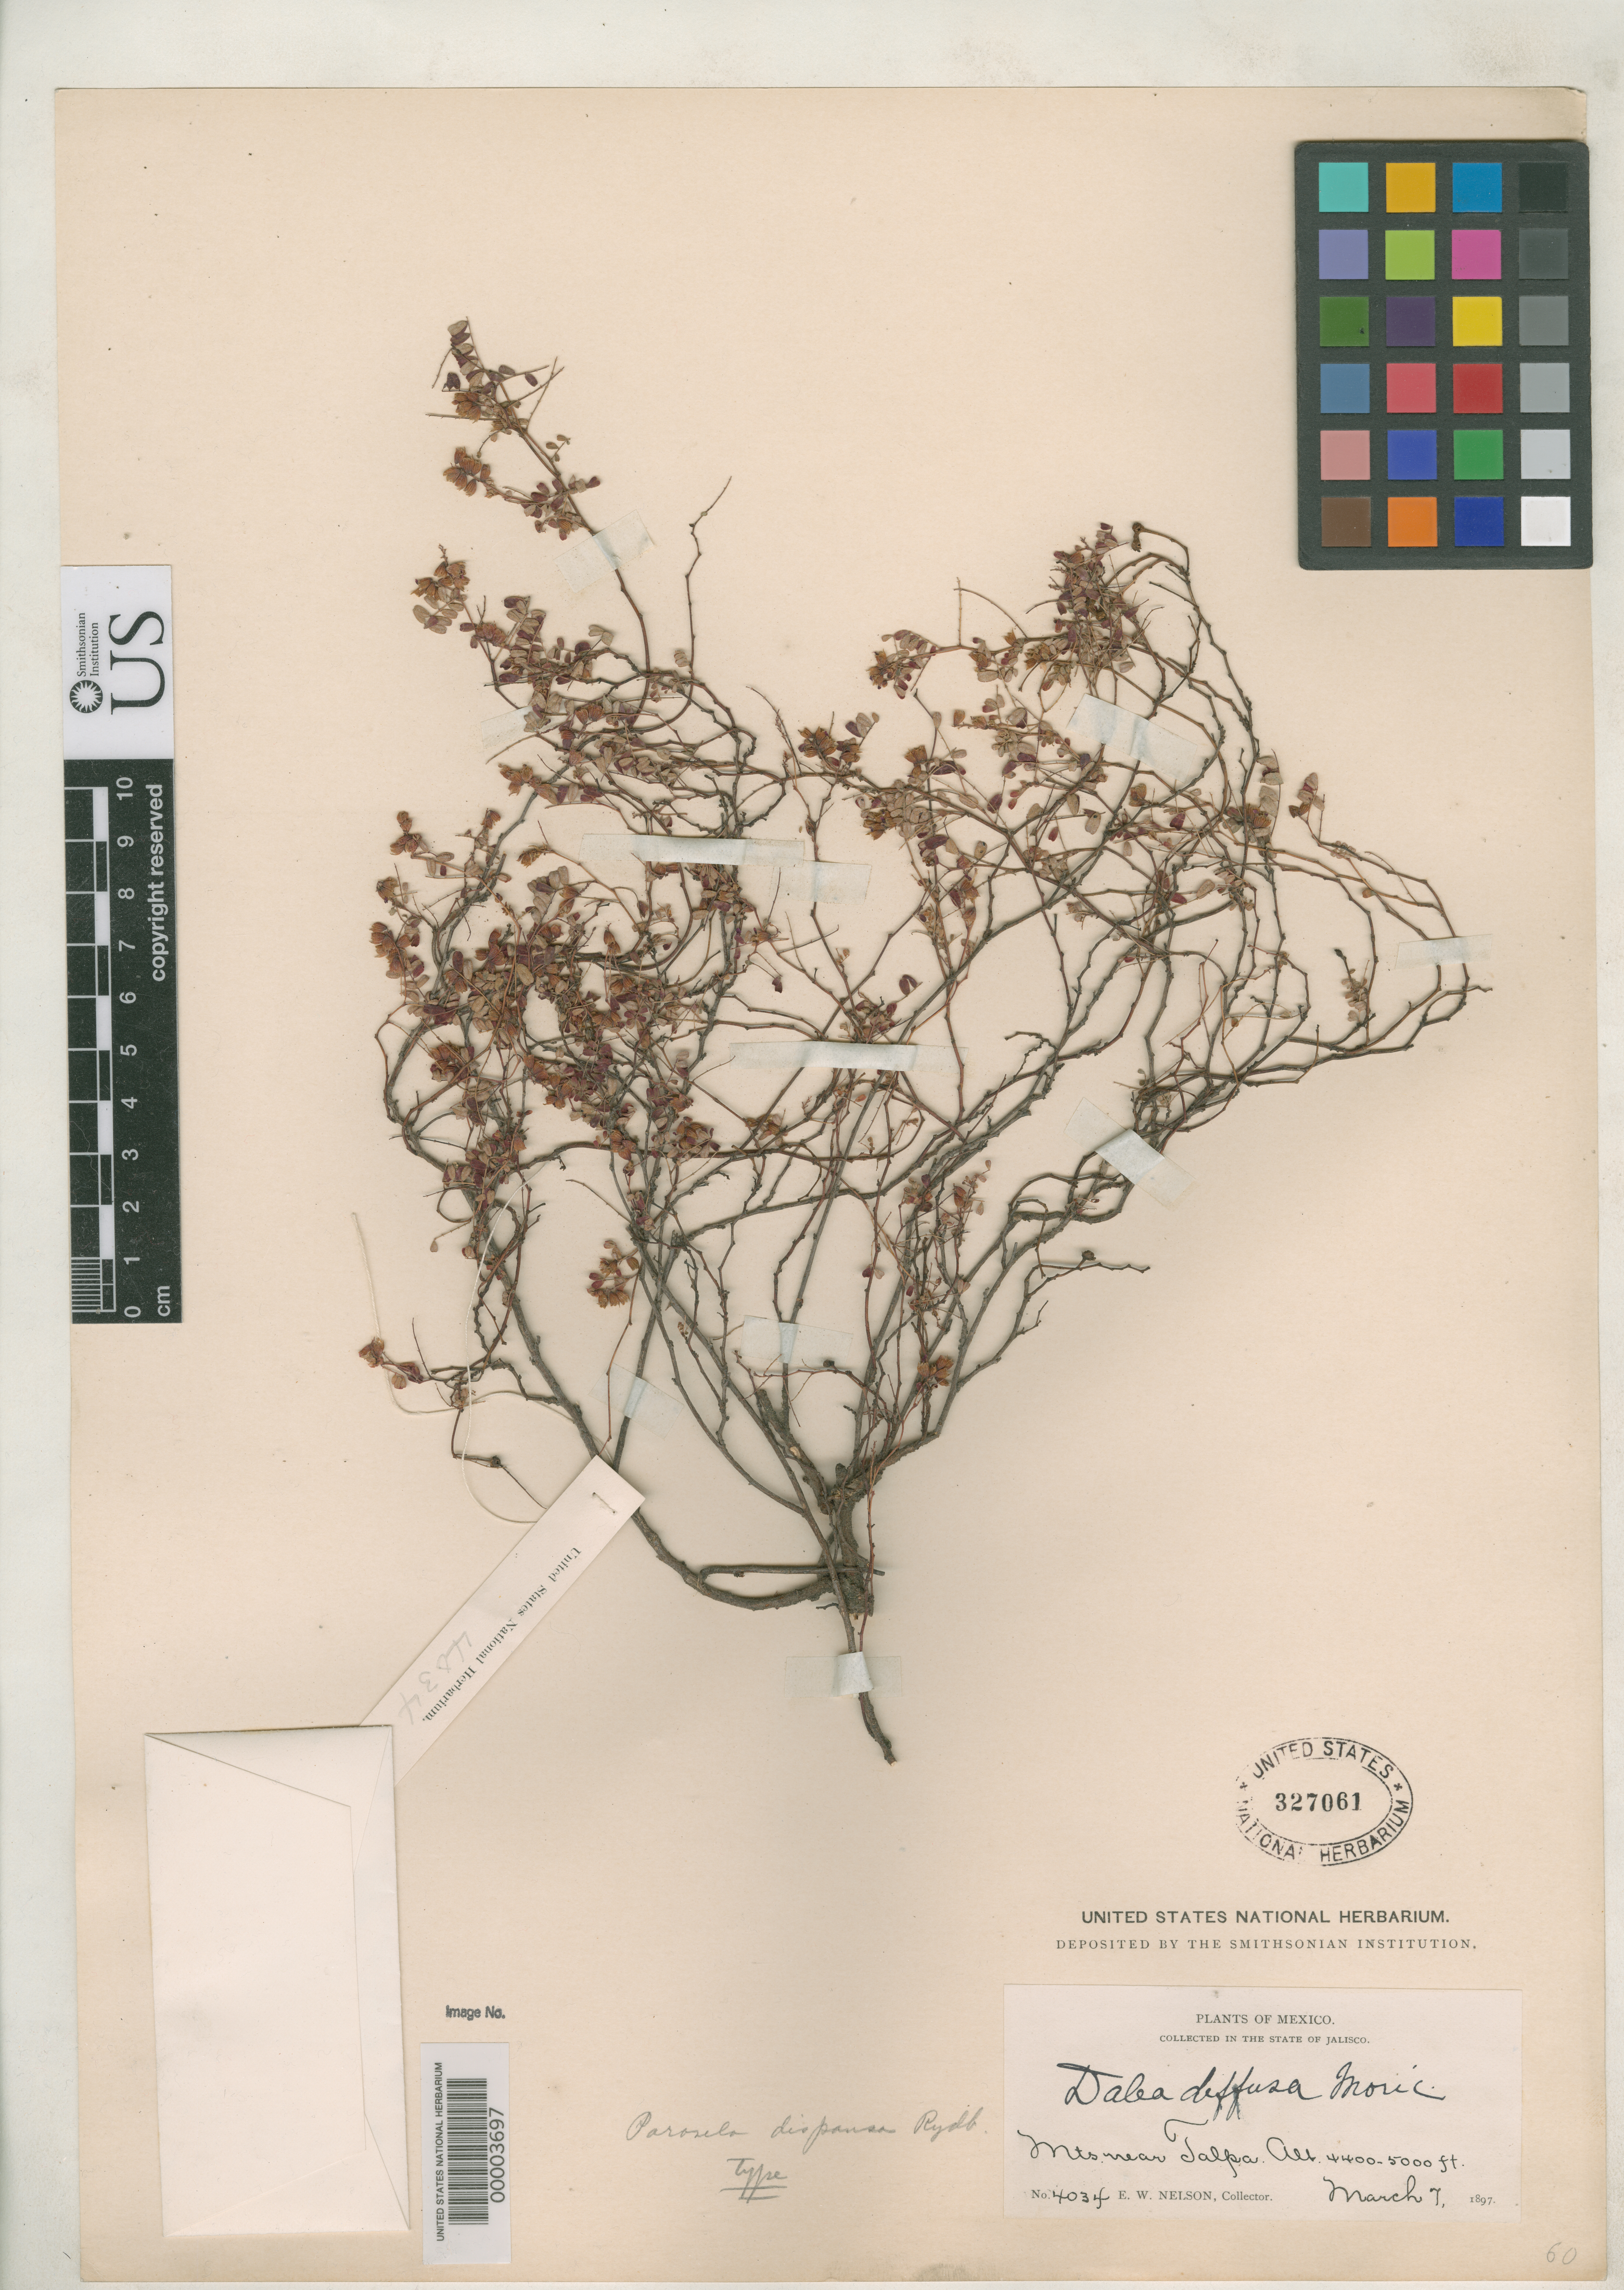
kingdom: Plantae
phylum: Tracheophyta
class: Magnoliopsida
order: Fabales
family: Fabaceae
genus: Parosela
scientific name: Parosela dispansa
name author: Rydb.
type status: Holotype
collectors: E. W. Nelson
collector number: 4034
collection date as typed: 07 Mar 1897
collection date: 1897-03-07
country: Mexico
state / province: Jalisco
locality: Near Taepa.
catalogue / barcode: US 327061